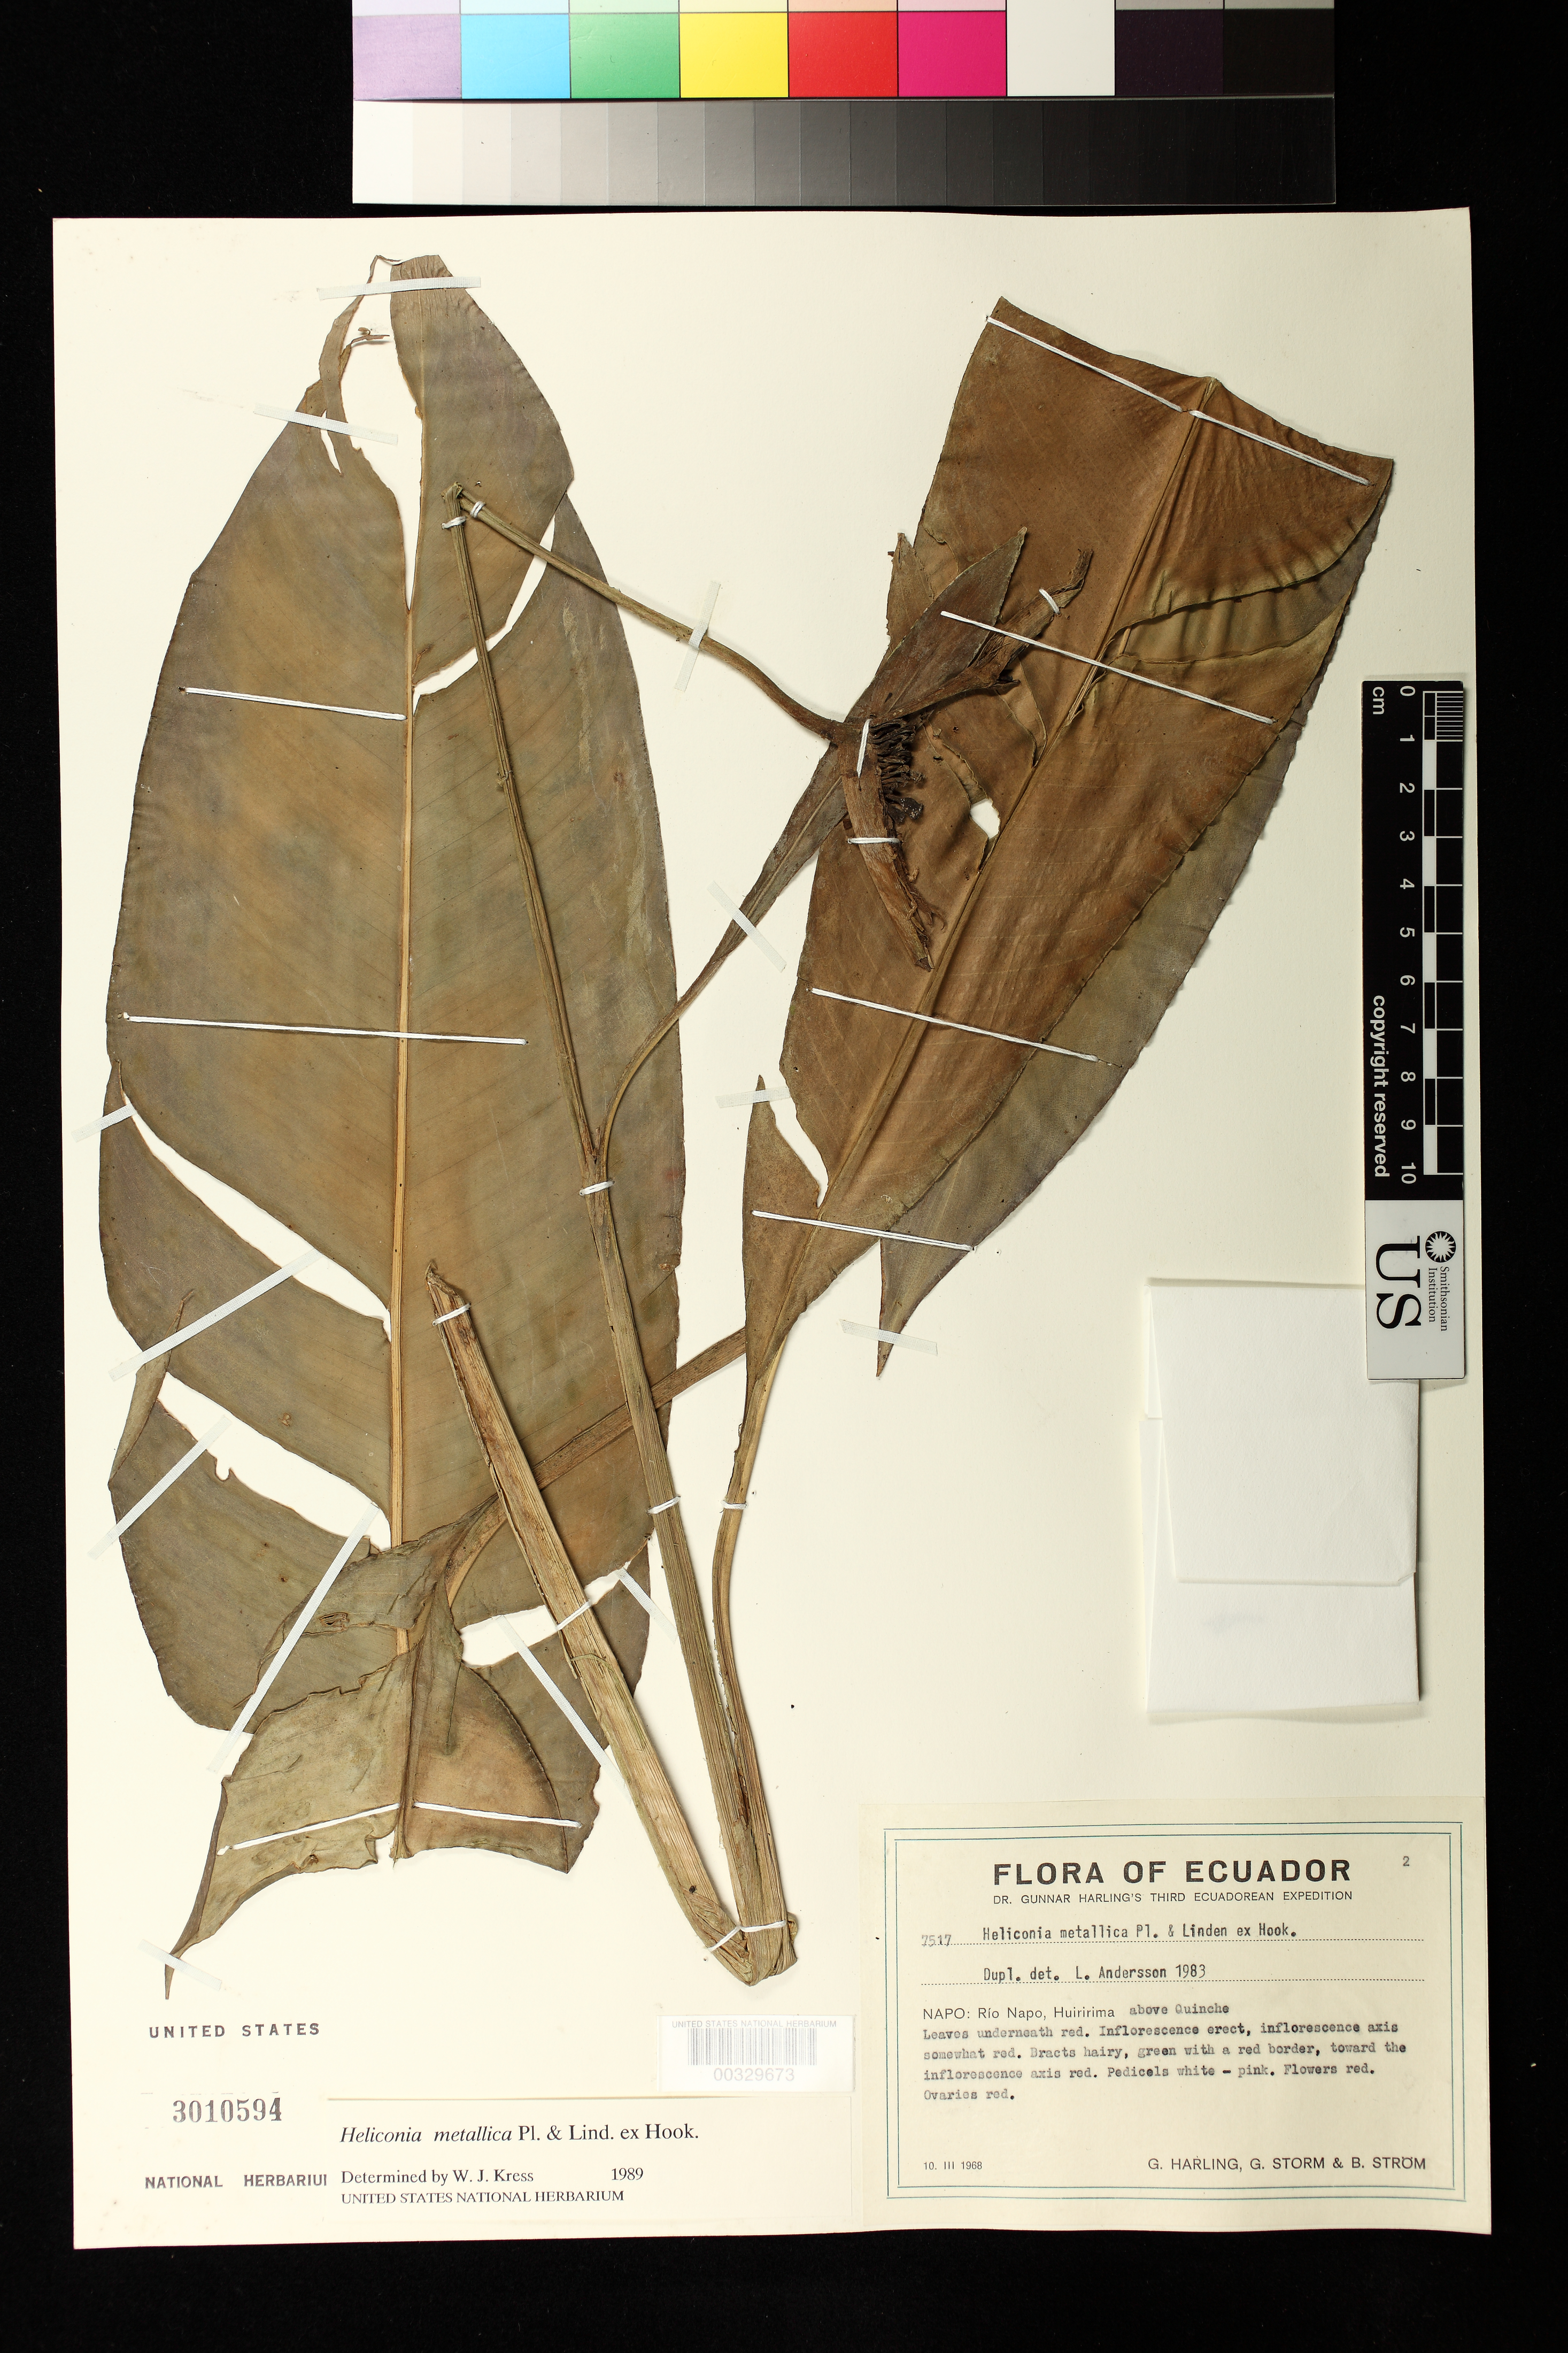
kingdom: Plantae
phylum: Tracheophyta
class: Liliopsida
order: Zingiberales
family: Heliconiaceae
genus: Heliconia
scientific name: Heliconia metallica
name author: Planch. & Linden ex Hook.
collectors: G. Harling, G. Storm & B. Strom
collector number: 7517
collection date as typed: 10 Mar 1968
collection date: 1968-03-10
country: Ecuador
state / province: Napo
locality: Rio Napo, huiririma above quinche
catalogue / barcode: US 3010594